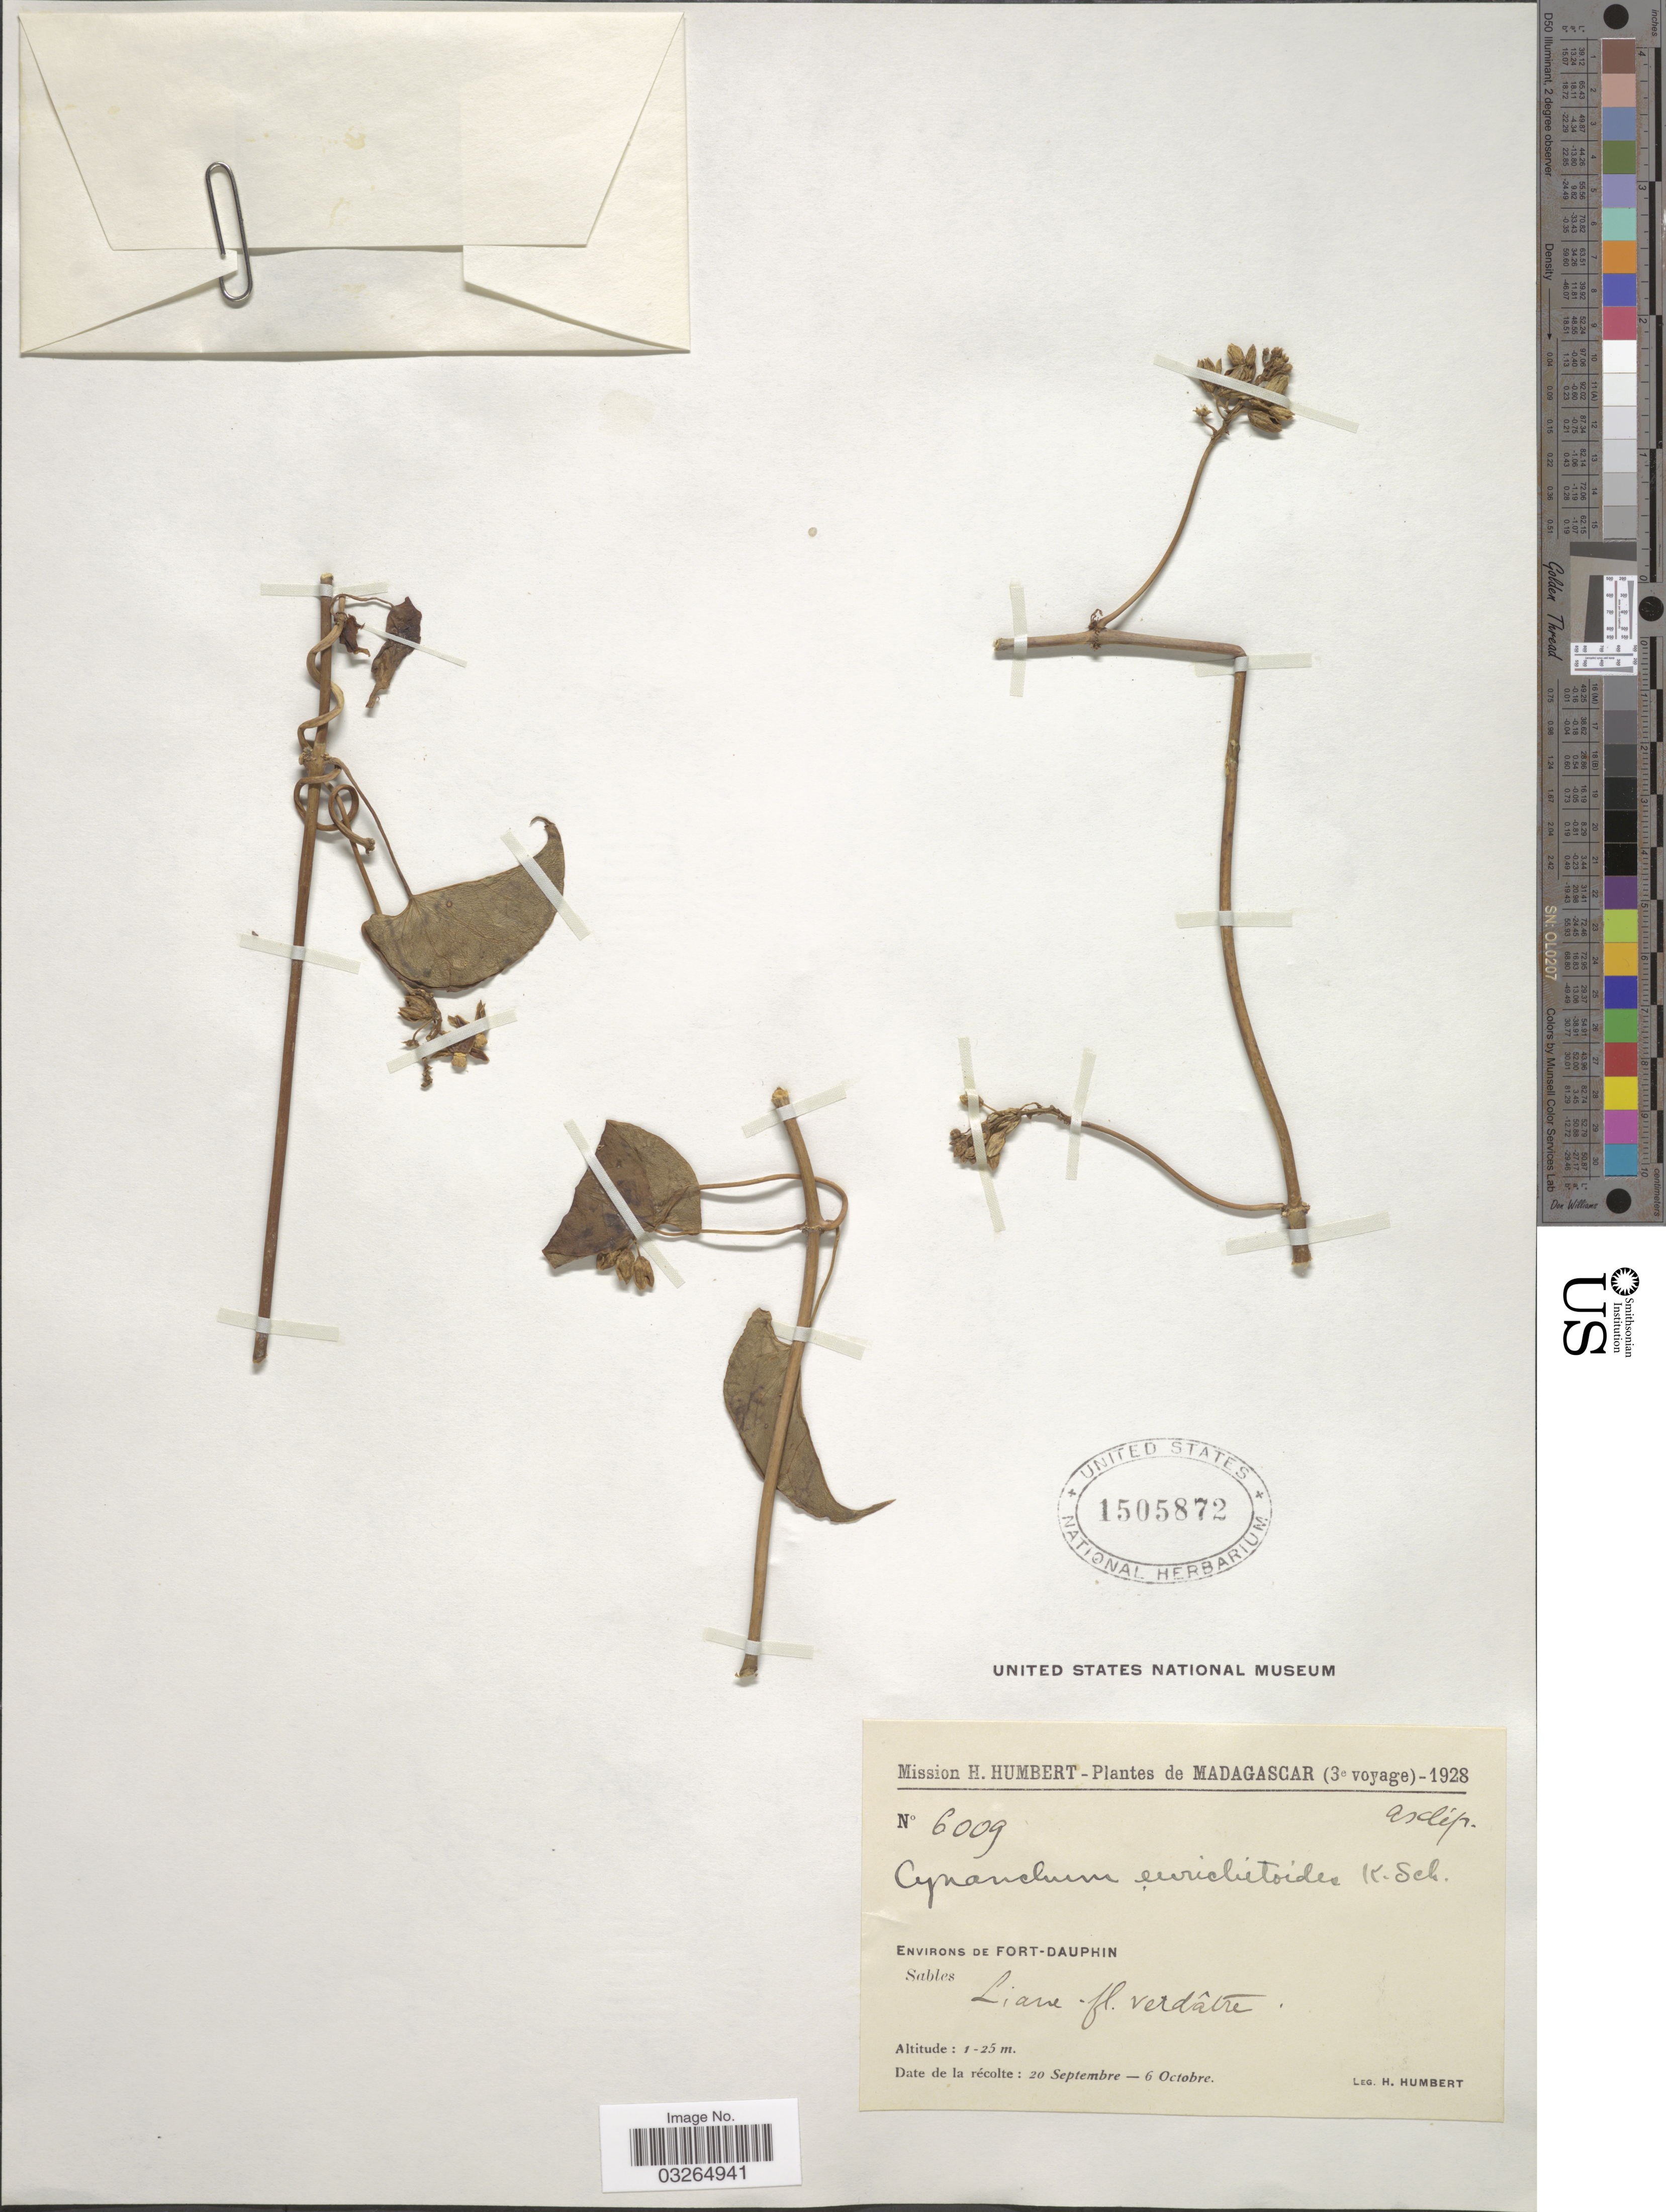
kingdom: Plantae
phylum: Tracheophyta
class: Magnoliopsida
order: Gentianales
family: Apocynaceae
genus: Cynanchum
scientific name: Cynanchum eurychitoides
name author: K. Schum.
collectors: H. Humbert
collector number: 6009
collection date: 1928-09-20/1928-10-06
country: Madagascar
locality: Environs de Fort-Dauphin.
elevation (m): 1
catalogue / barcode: US 1505872